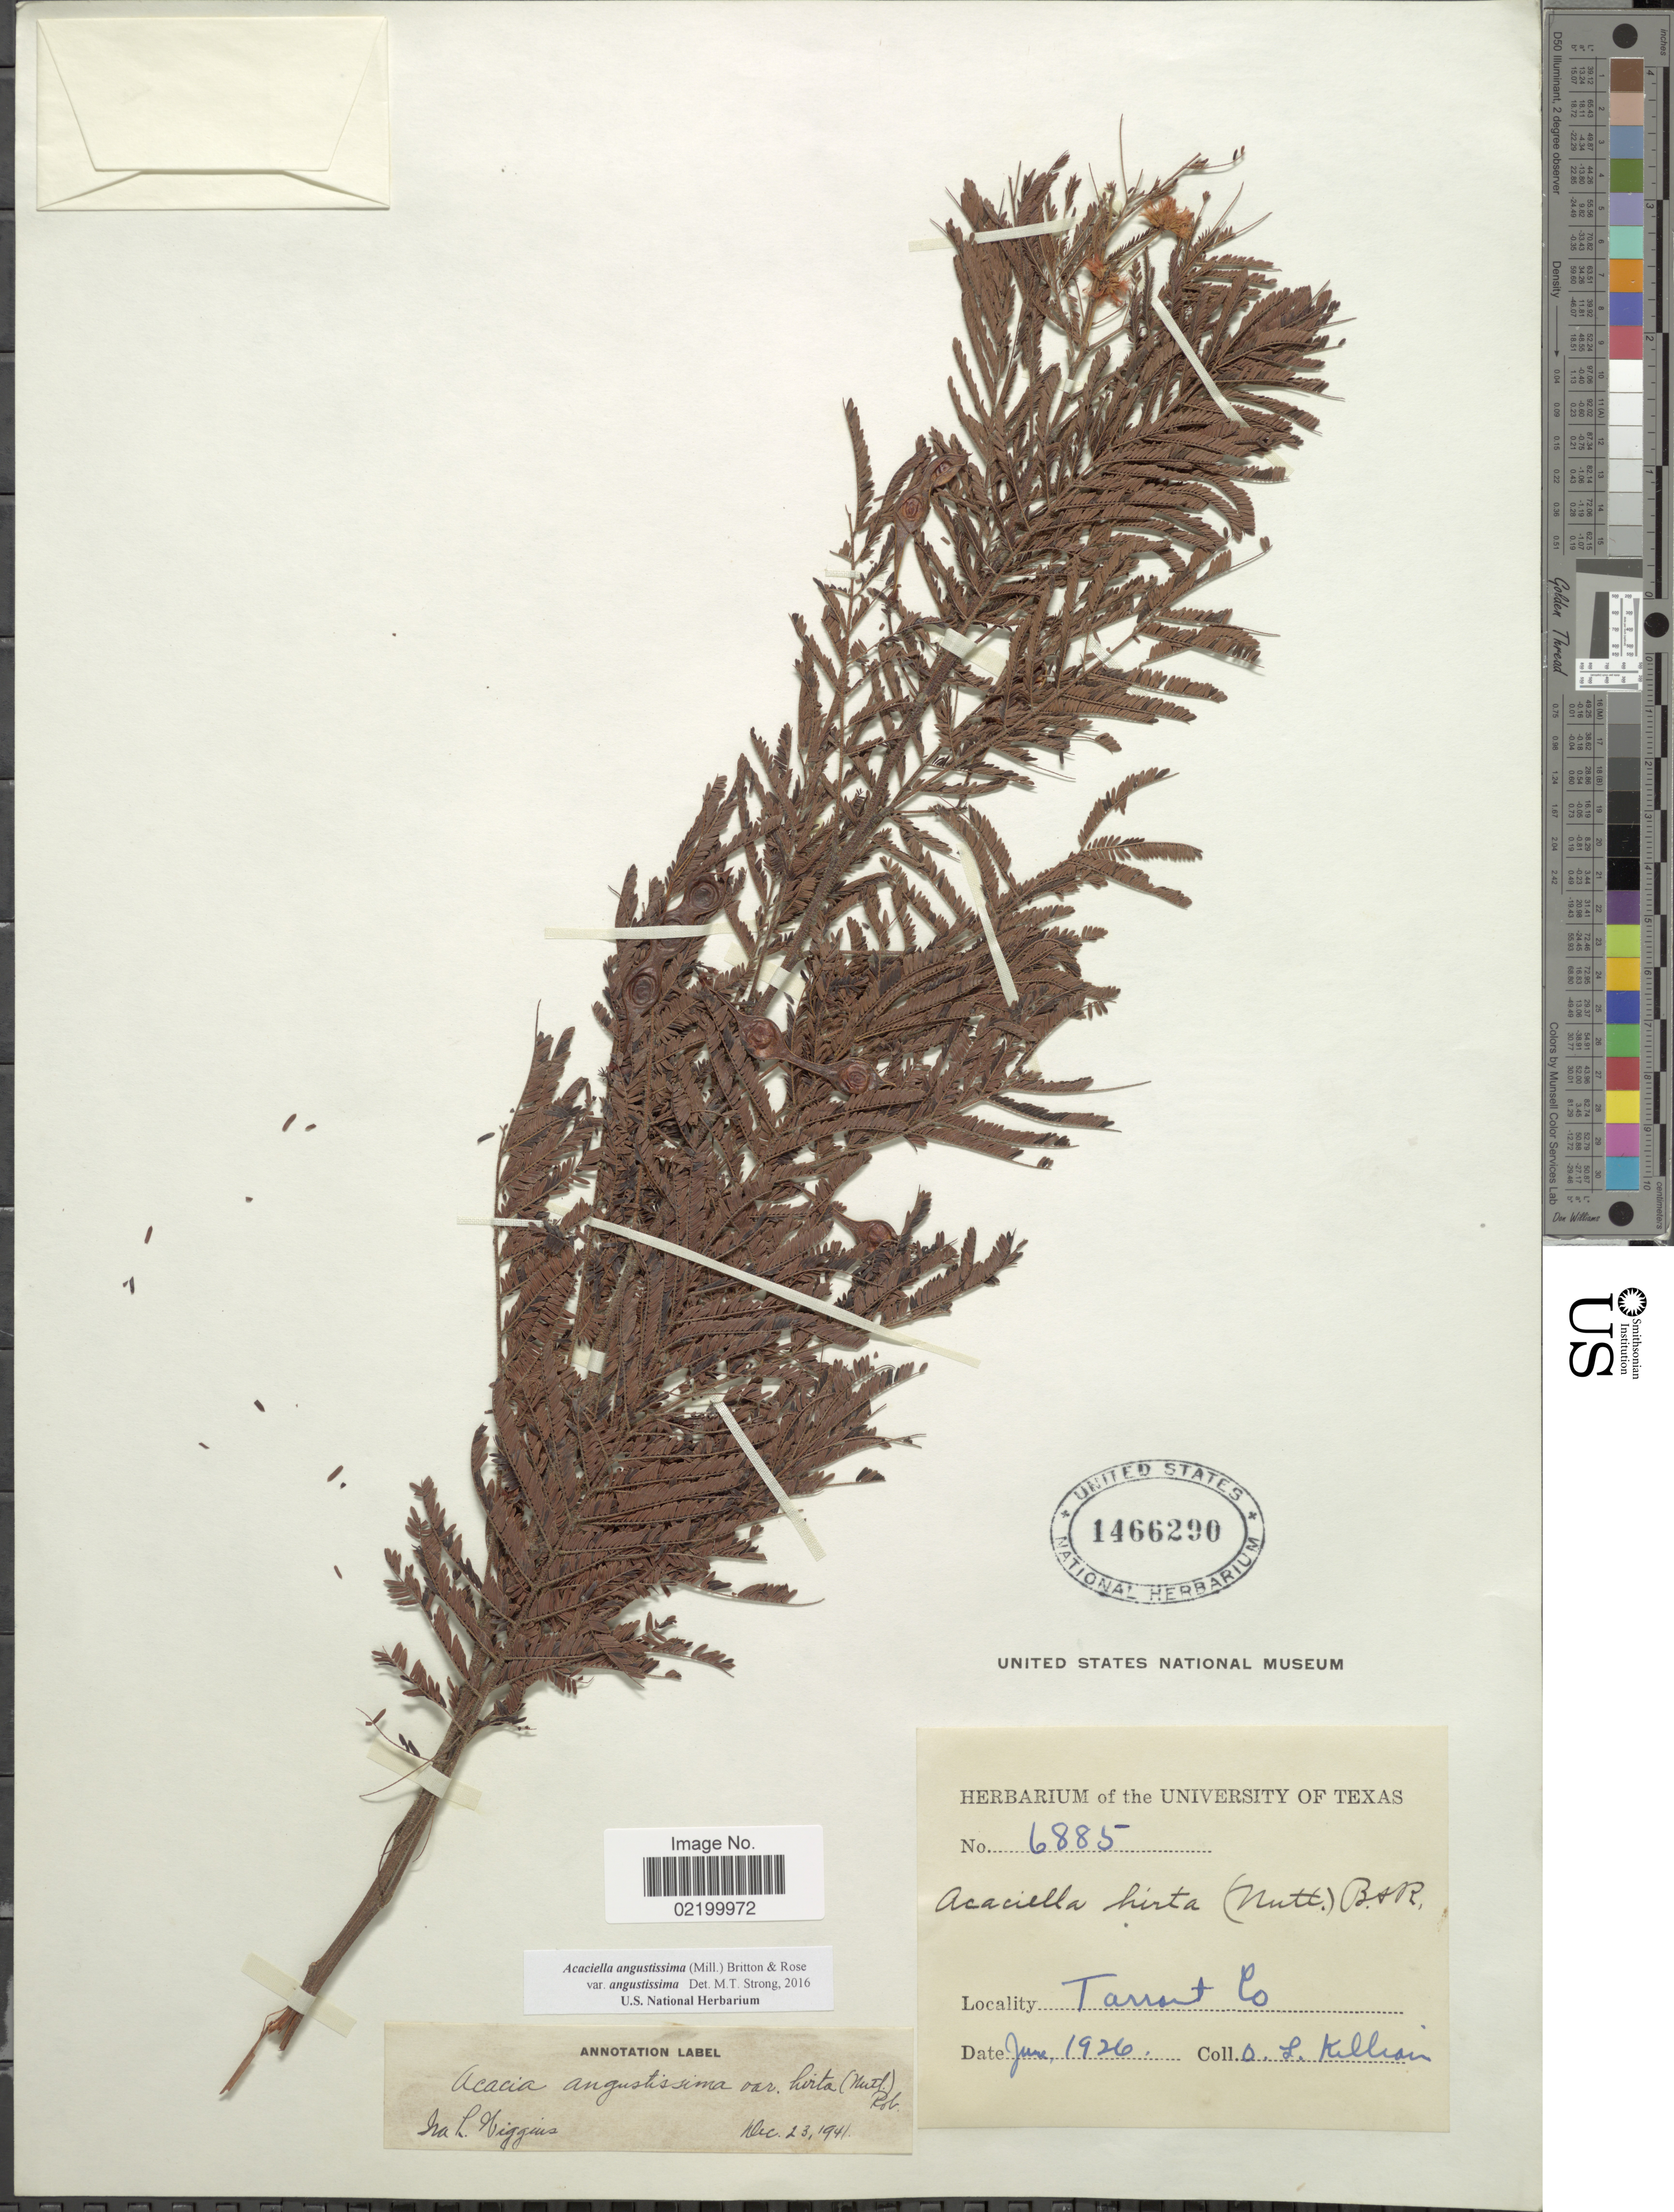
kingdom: Plantae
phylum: Tracheophyta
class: Magnoliopsida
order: Fabales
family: Fabaceae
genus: Acaciella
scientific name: Acaciella angustissima var. angustissima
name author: (Mill.) Britton & Rose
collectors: O. Killian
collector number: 6885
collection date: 1926-06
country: United States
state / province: Texas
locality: Tarrant Co.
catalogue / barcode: US 1466290